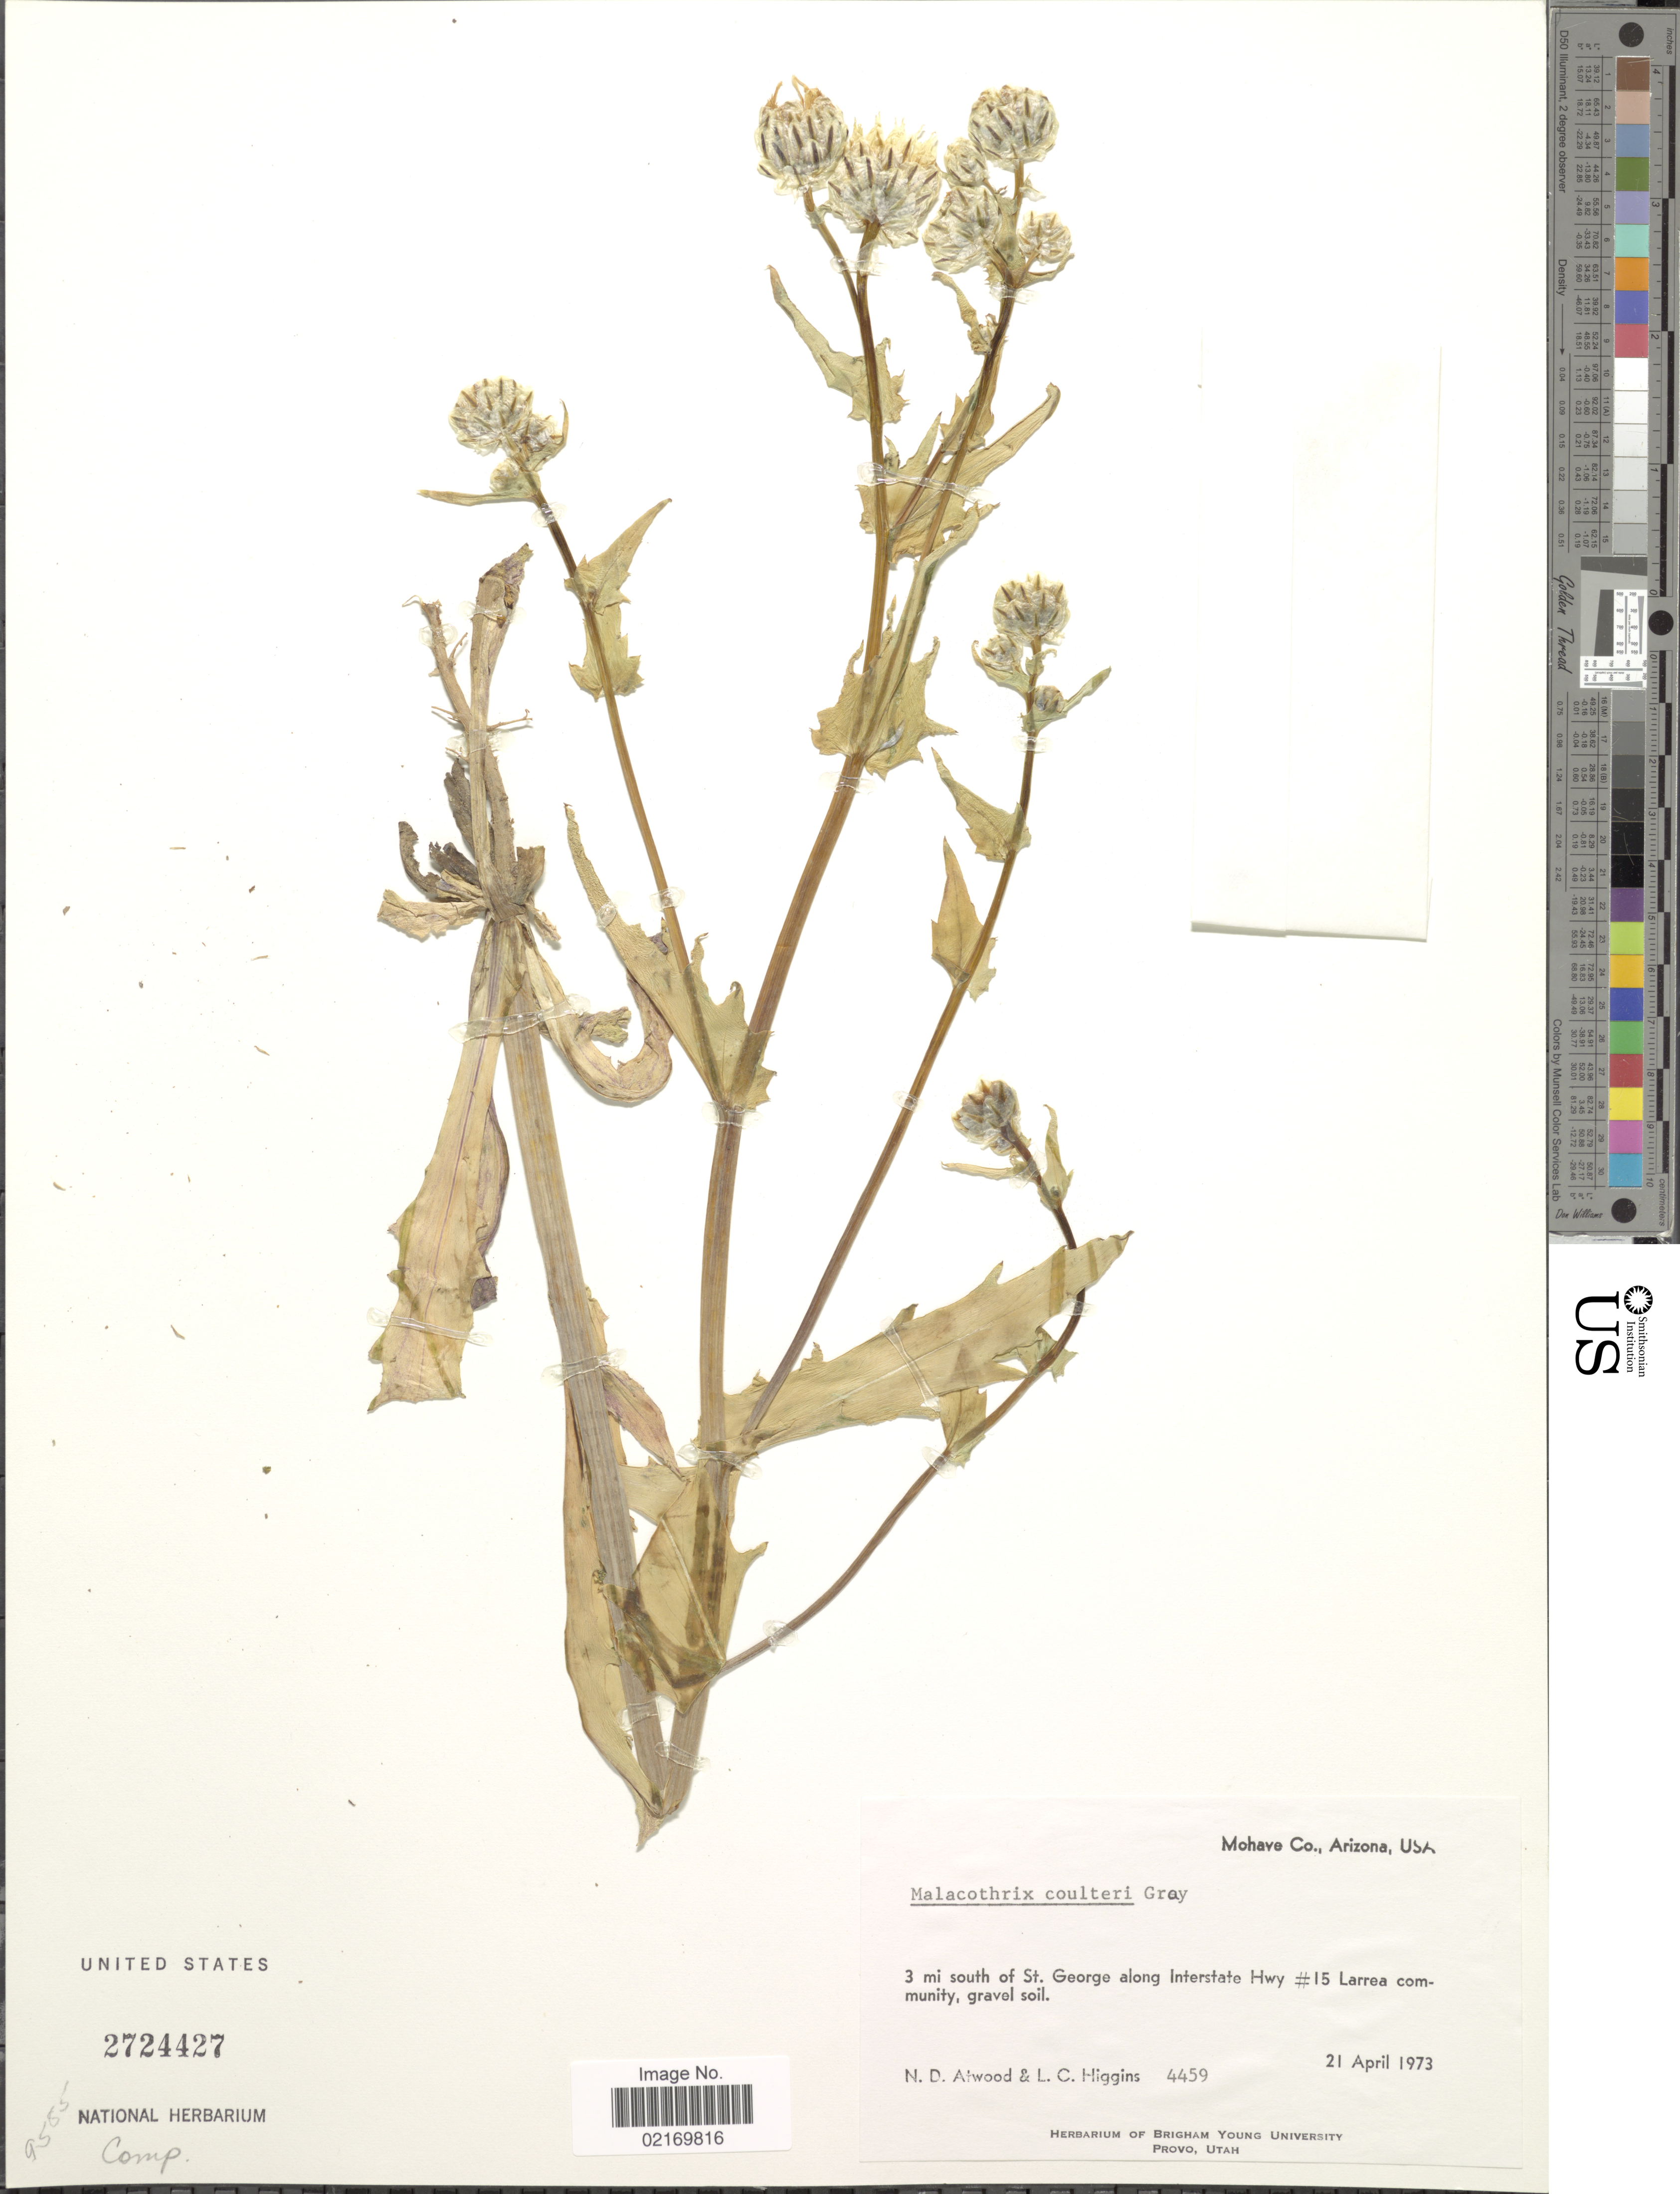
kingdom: Plantae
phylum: Tracheophyta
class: Magnoliopsida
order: Asterales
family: Asteraceae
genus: Malacothrix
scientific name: Malacothrix coulteri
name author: Harv. & A. Gray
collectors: N. Atwood & L. Higgins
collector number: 4459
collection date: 1973-04-21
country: United States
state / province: Arizona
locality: Mohave Co., USA, 3 mi south of St. George along Interstate Hwy #15 Larrea community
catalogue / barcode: US 2724427